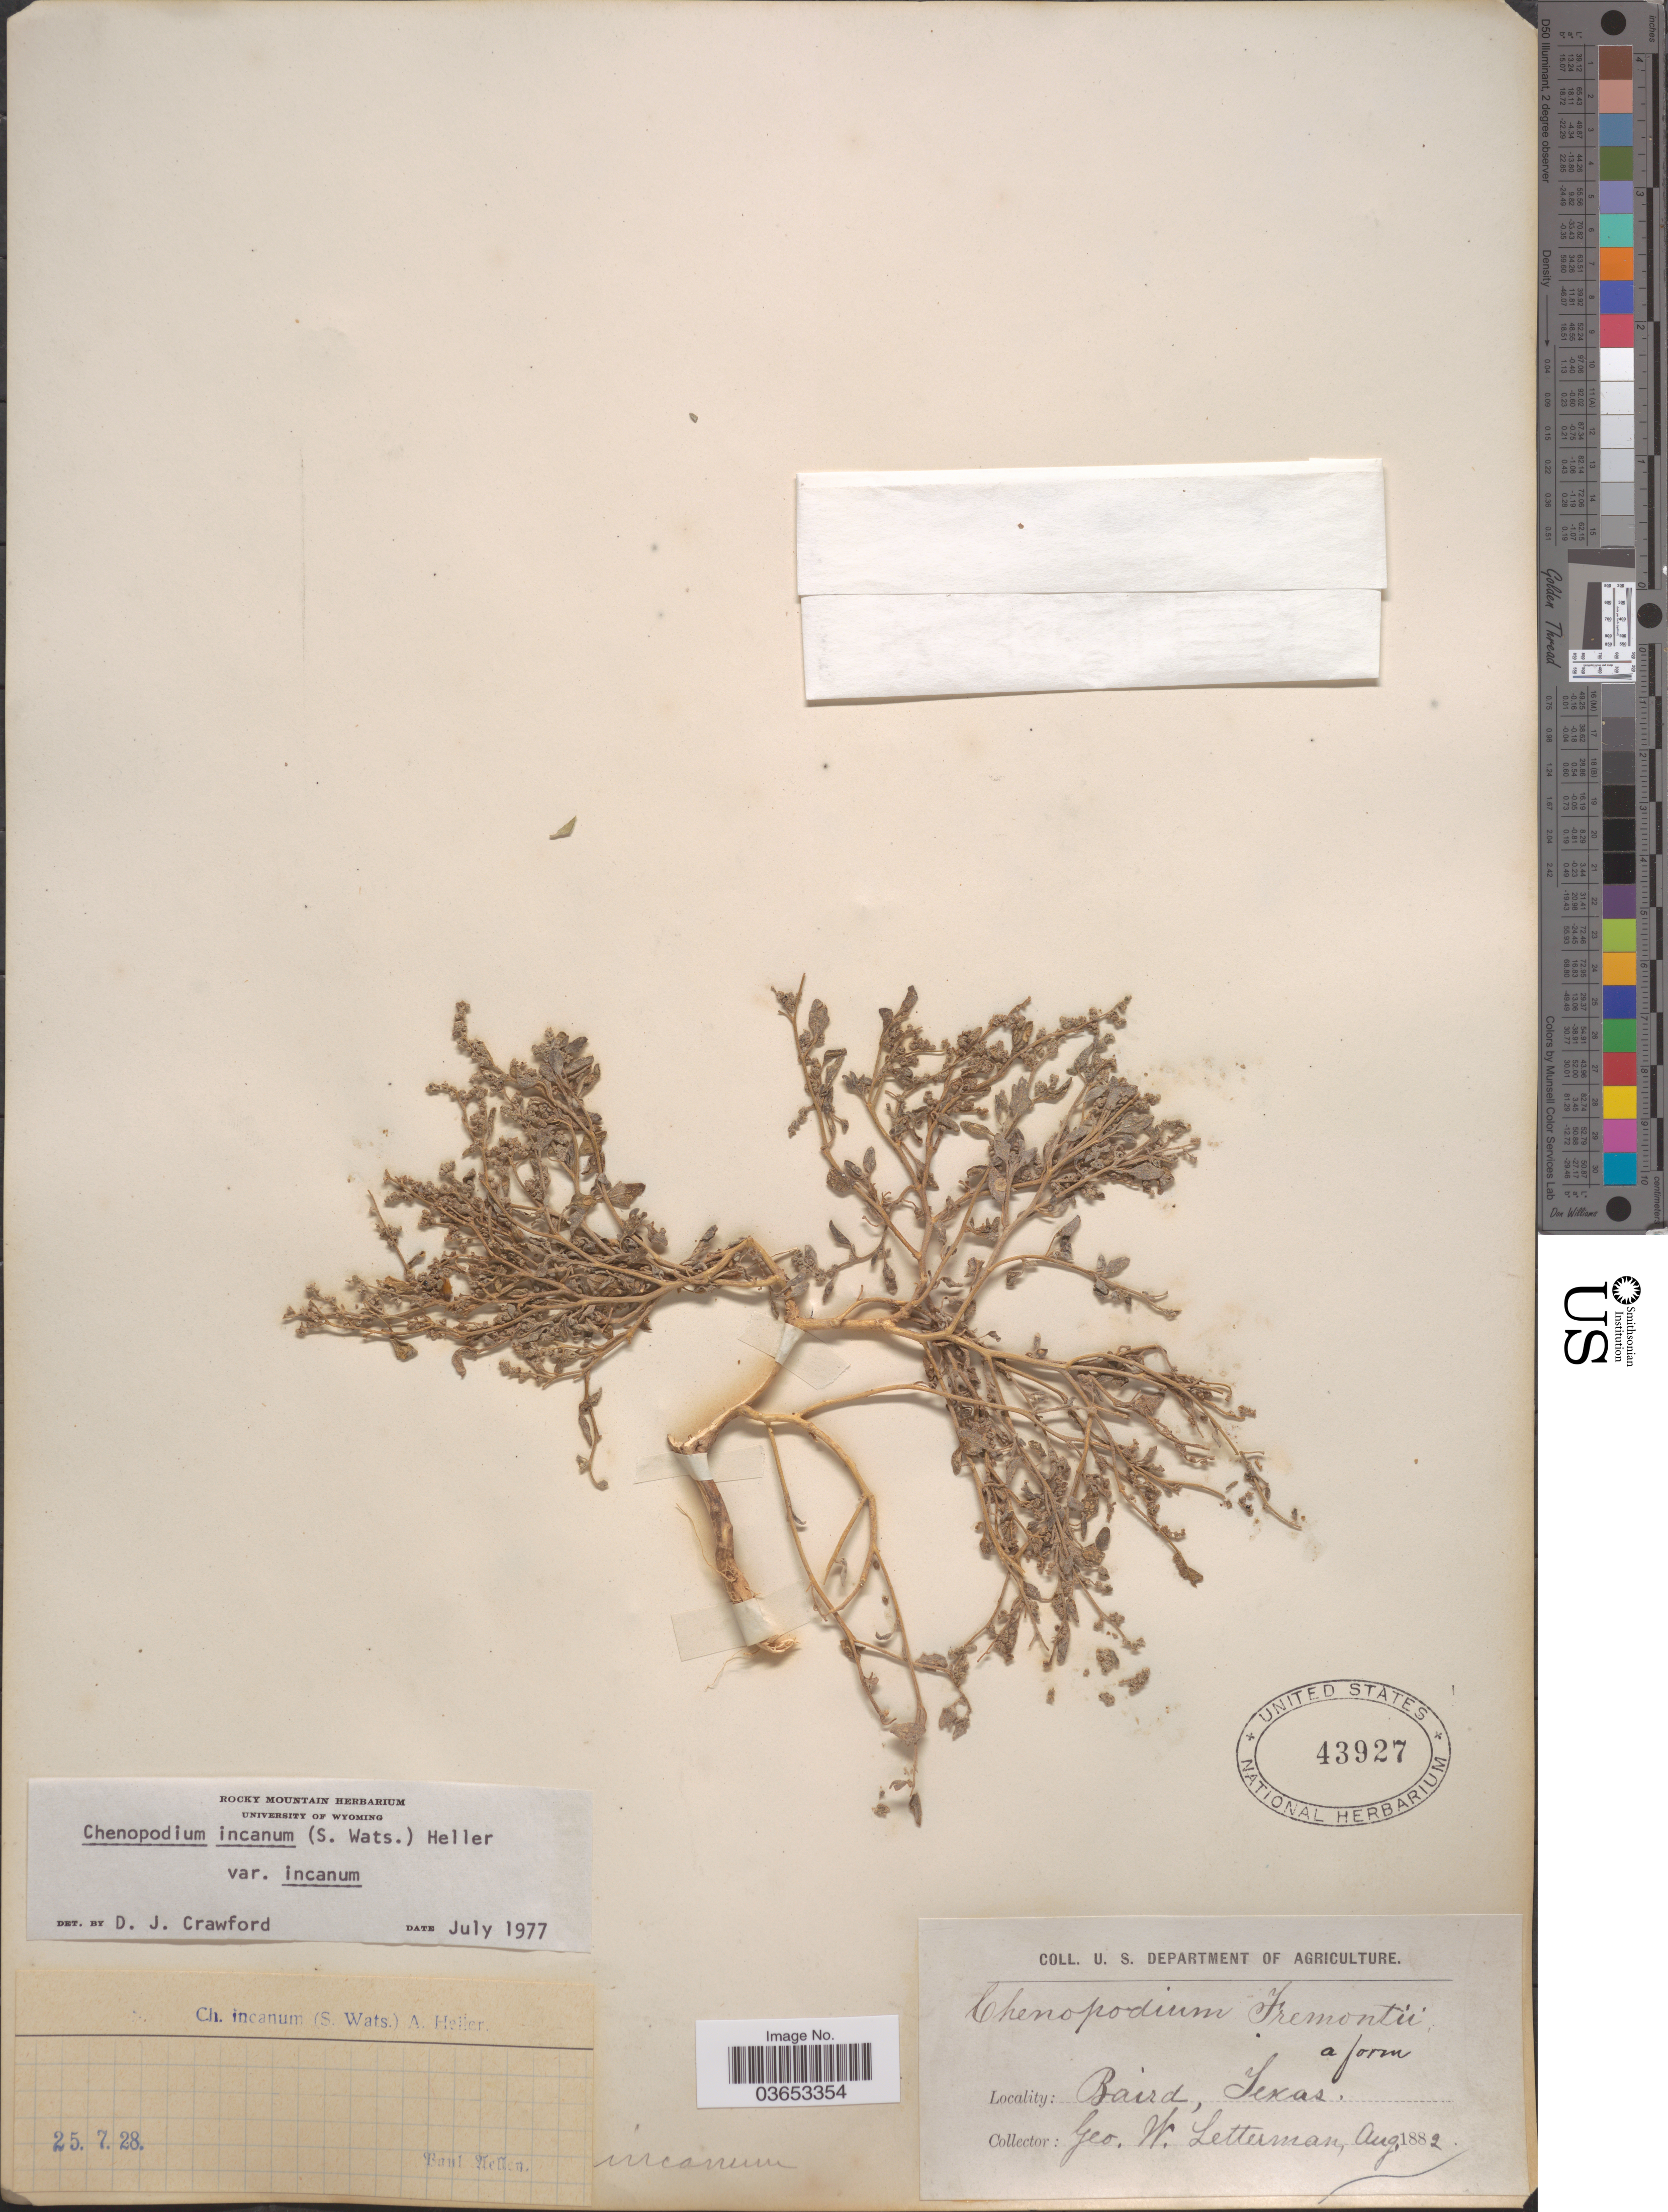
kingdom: Plantae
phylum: Tracheophyta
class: Magnoliopsida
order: Caryophyllales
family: Amaranthaceae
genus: Chenopodium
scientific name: Chenopodium incanum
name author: (S. Watson) A. Heller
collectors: G. W. Letterman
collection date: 1882-08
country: United States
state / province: Texas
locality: Baird.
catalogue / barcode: US 43927